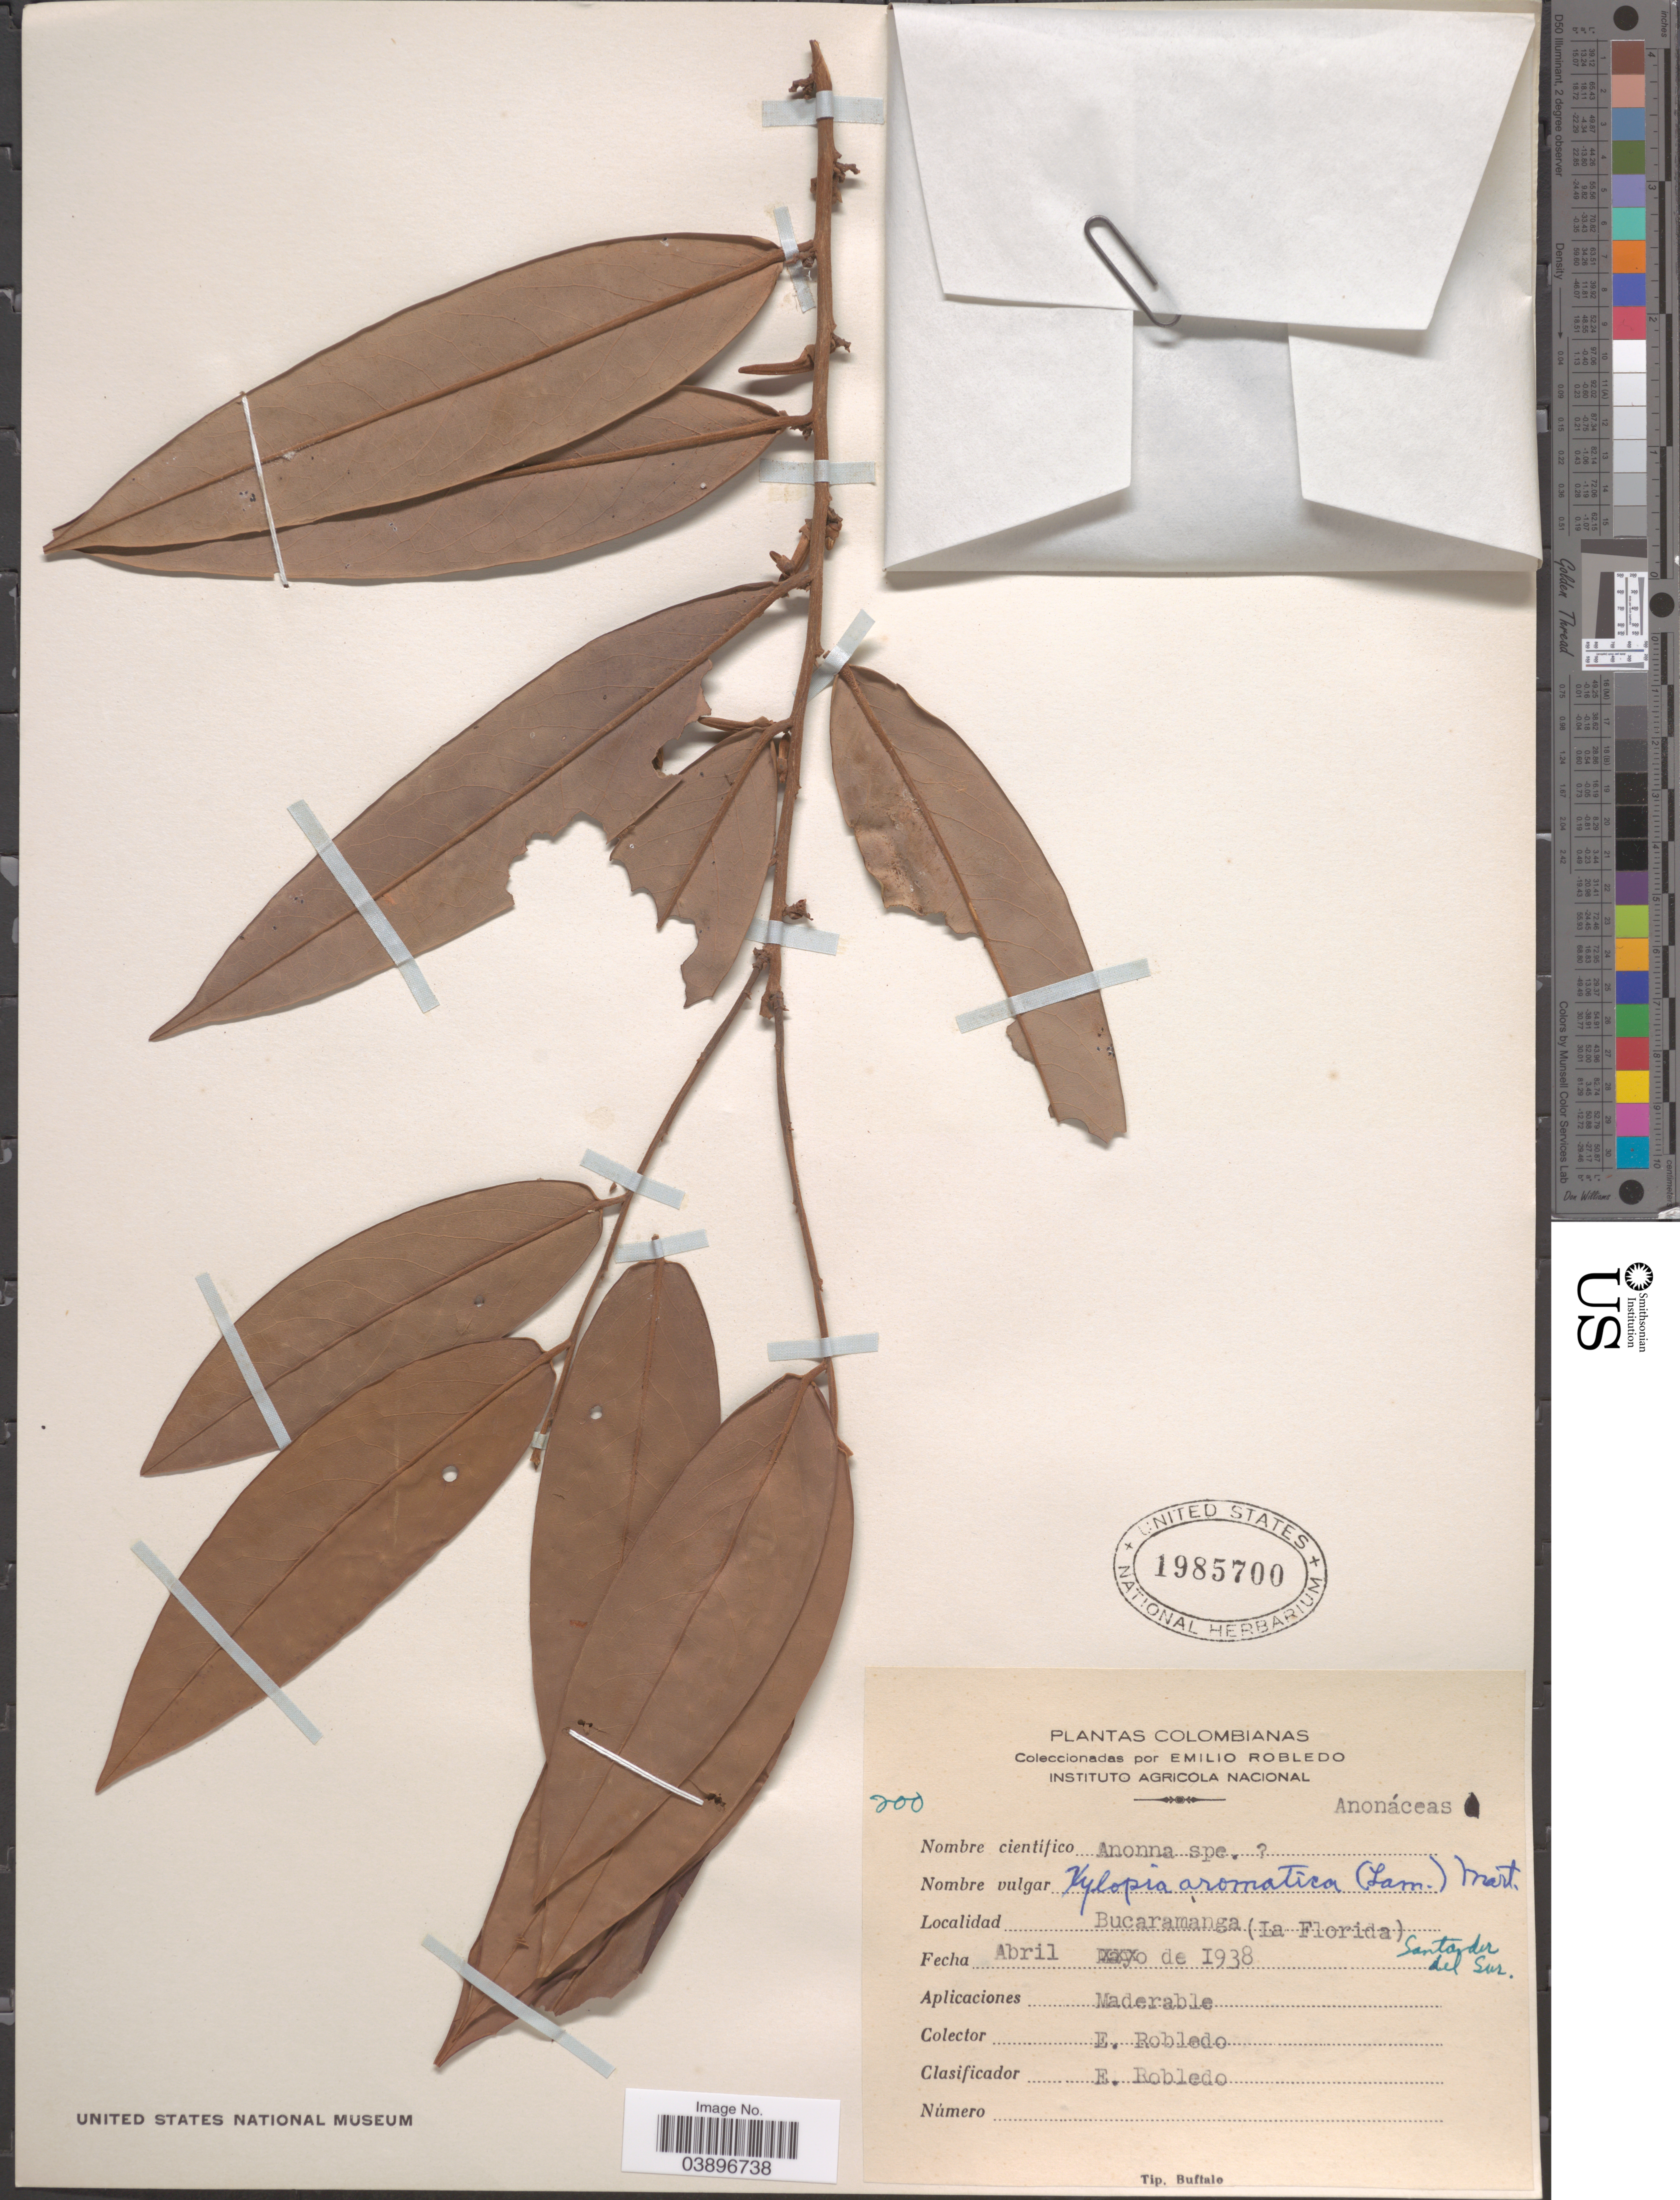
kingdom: Plantae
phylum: Tracheophyta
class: Magnoliopsida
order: Magnoliales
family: Annonaceae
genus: Xylopia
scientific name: Xylopia aromatica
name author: (Lam.) Mart.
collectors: E. Robledo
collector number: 200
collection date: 1938-04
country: Colombia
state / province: Santander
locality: Bucaramanga (La Florida) Santander del Sur.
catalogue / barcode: US 1985700